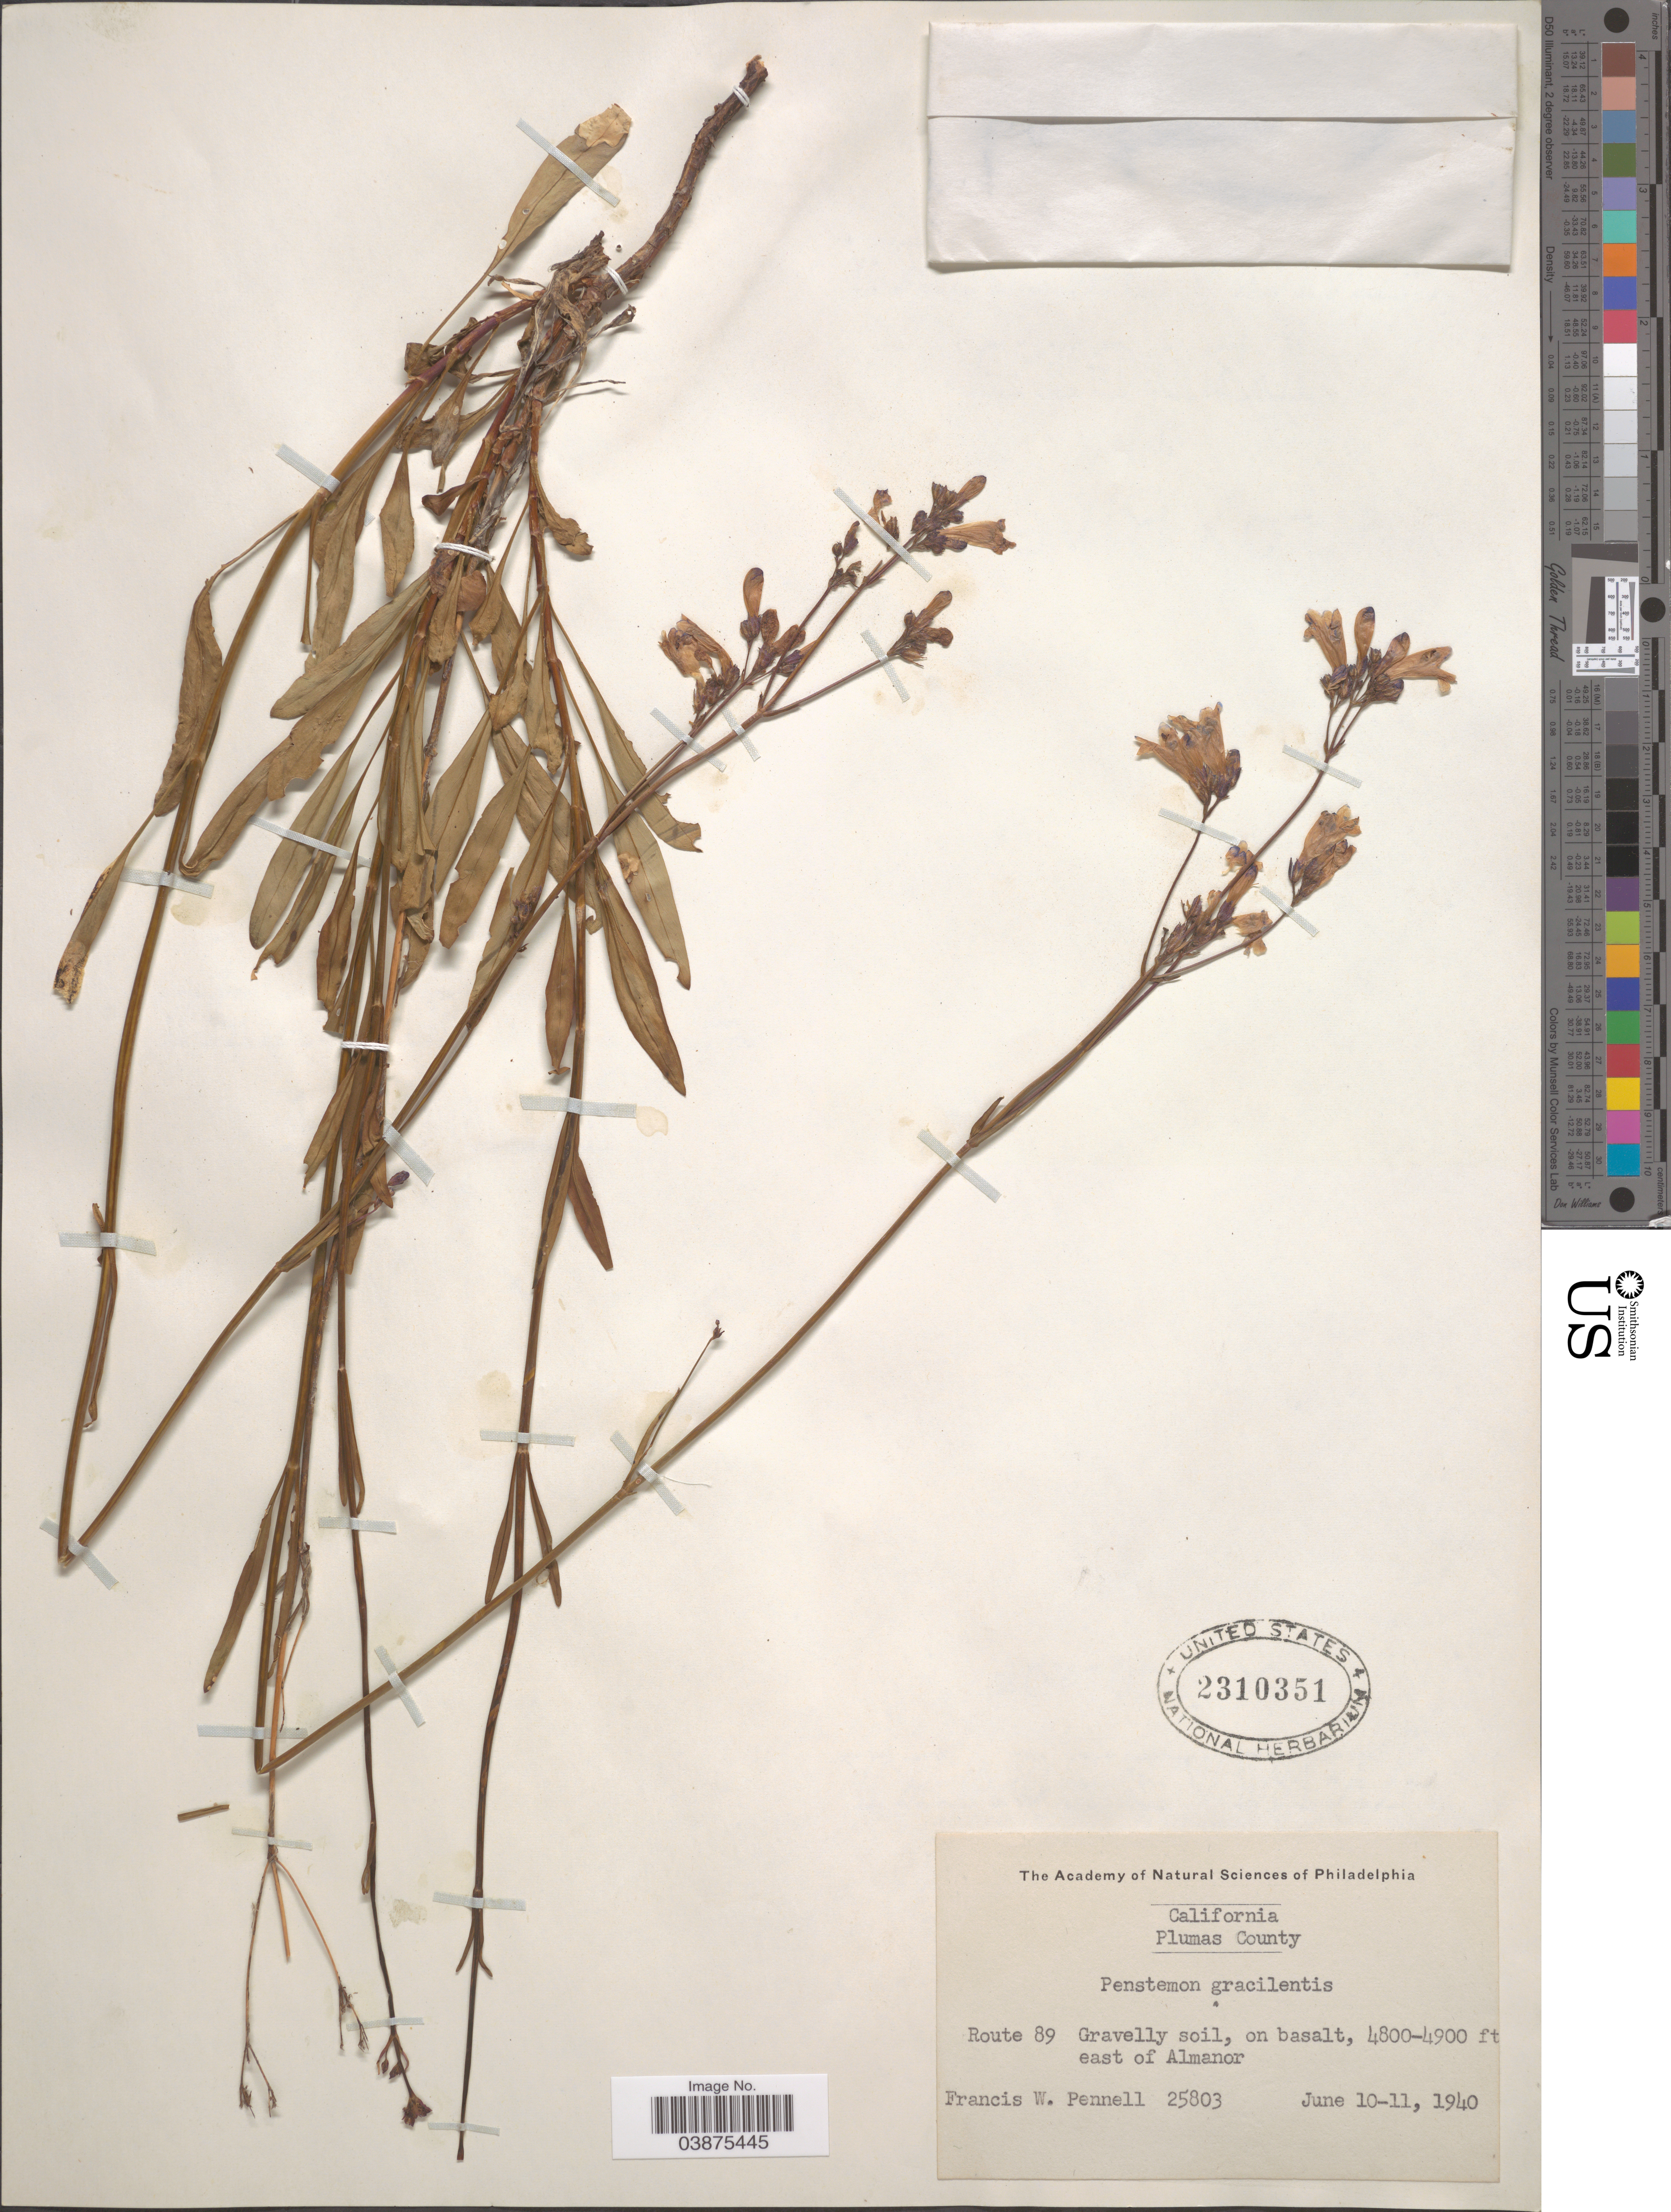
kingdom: Plantae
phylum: Tracheophyta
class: Magnoliopsida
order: Lamiales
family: Plantaginaceae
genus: Penstemon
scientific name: Penstemon gracilentus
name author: A. Gray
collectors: F. W. Pennell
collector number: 25803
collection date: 1940-06-10/1940-06-11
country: United States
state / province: California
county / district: Plumas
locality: Plumas County. Route 89. East of Almanor.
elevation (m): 1463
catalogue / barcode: US 2310351